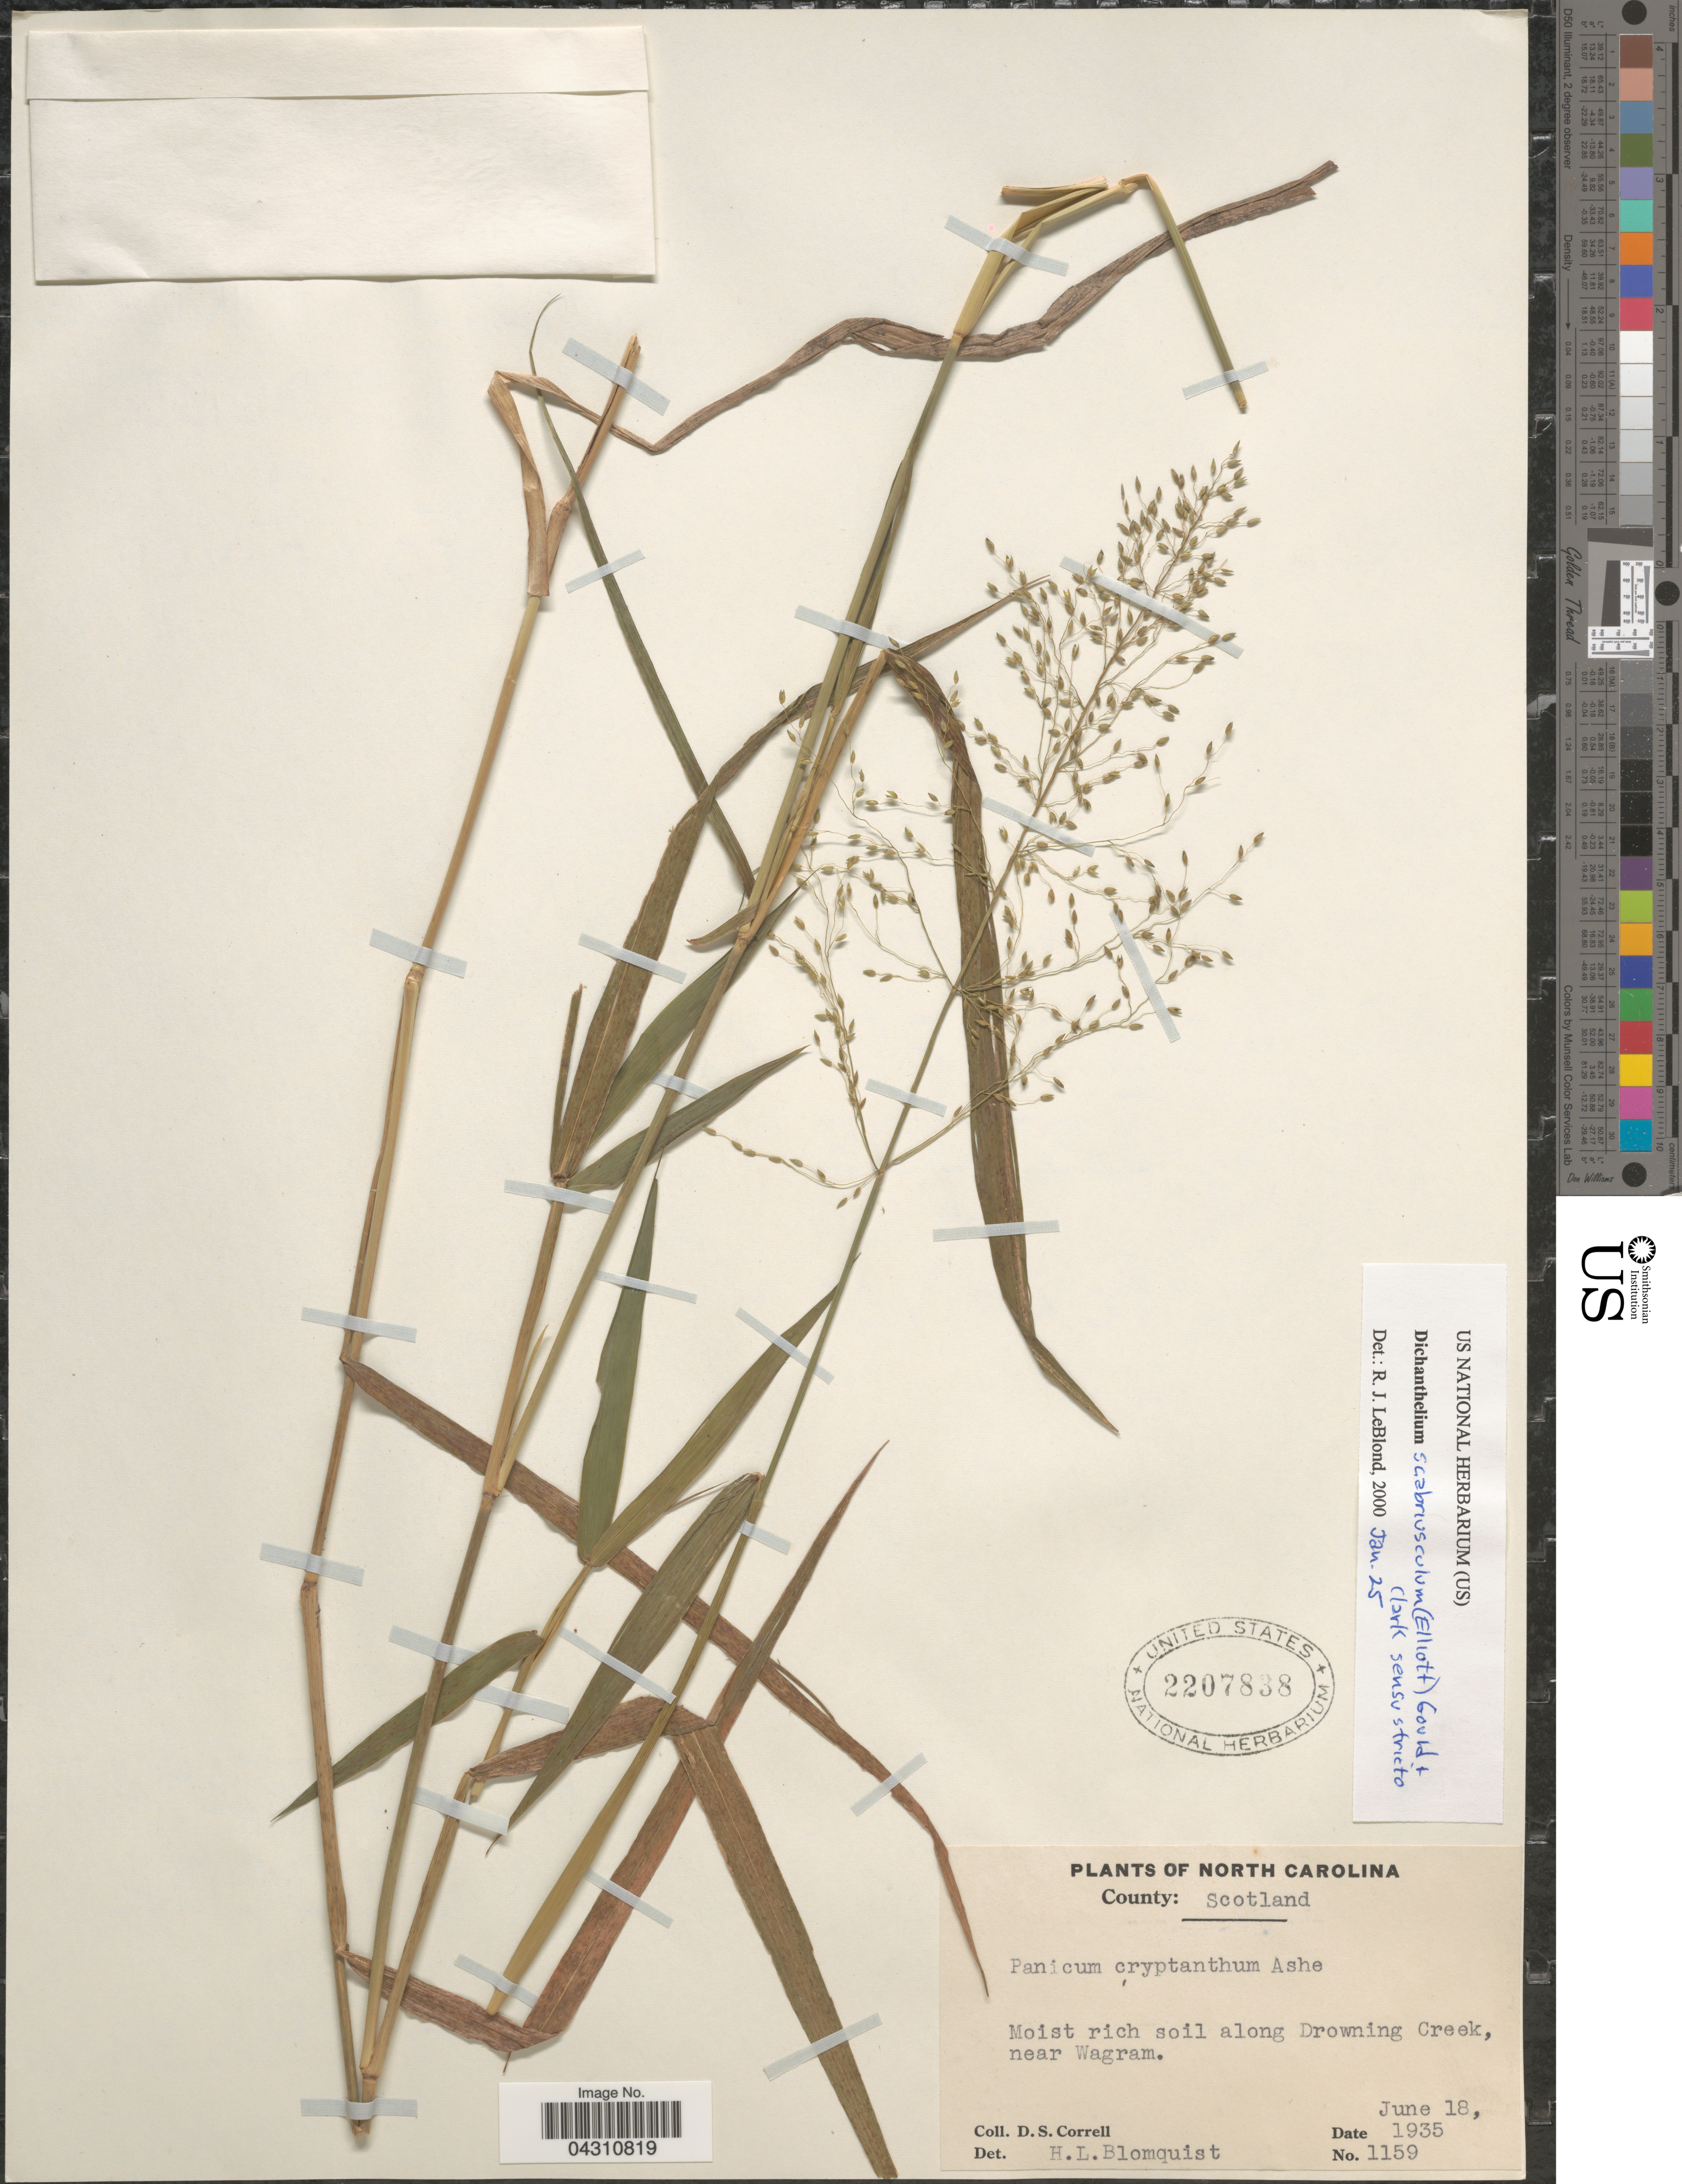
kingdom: Plantae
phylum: Tracheophyta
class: Liliopsida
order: Poales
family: Poaceae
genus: Dichanthelium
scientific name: Dichanthelium scabriusculum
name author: (Elliott) Gould & C.A. Clark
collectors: D. S. Correll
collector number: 1159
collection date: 1935-06-18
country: United States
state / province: North Carolina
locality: County: Scotland. Moist rich soil along Drowning Creek, near Wagram.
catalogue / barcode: US 2207838